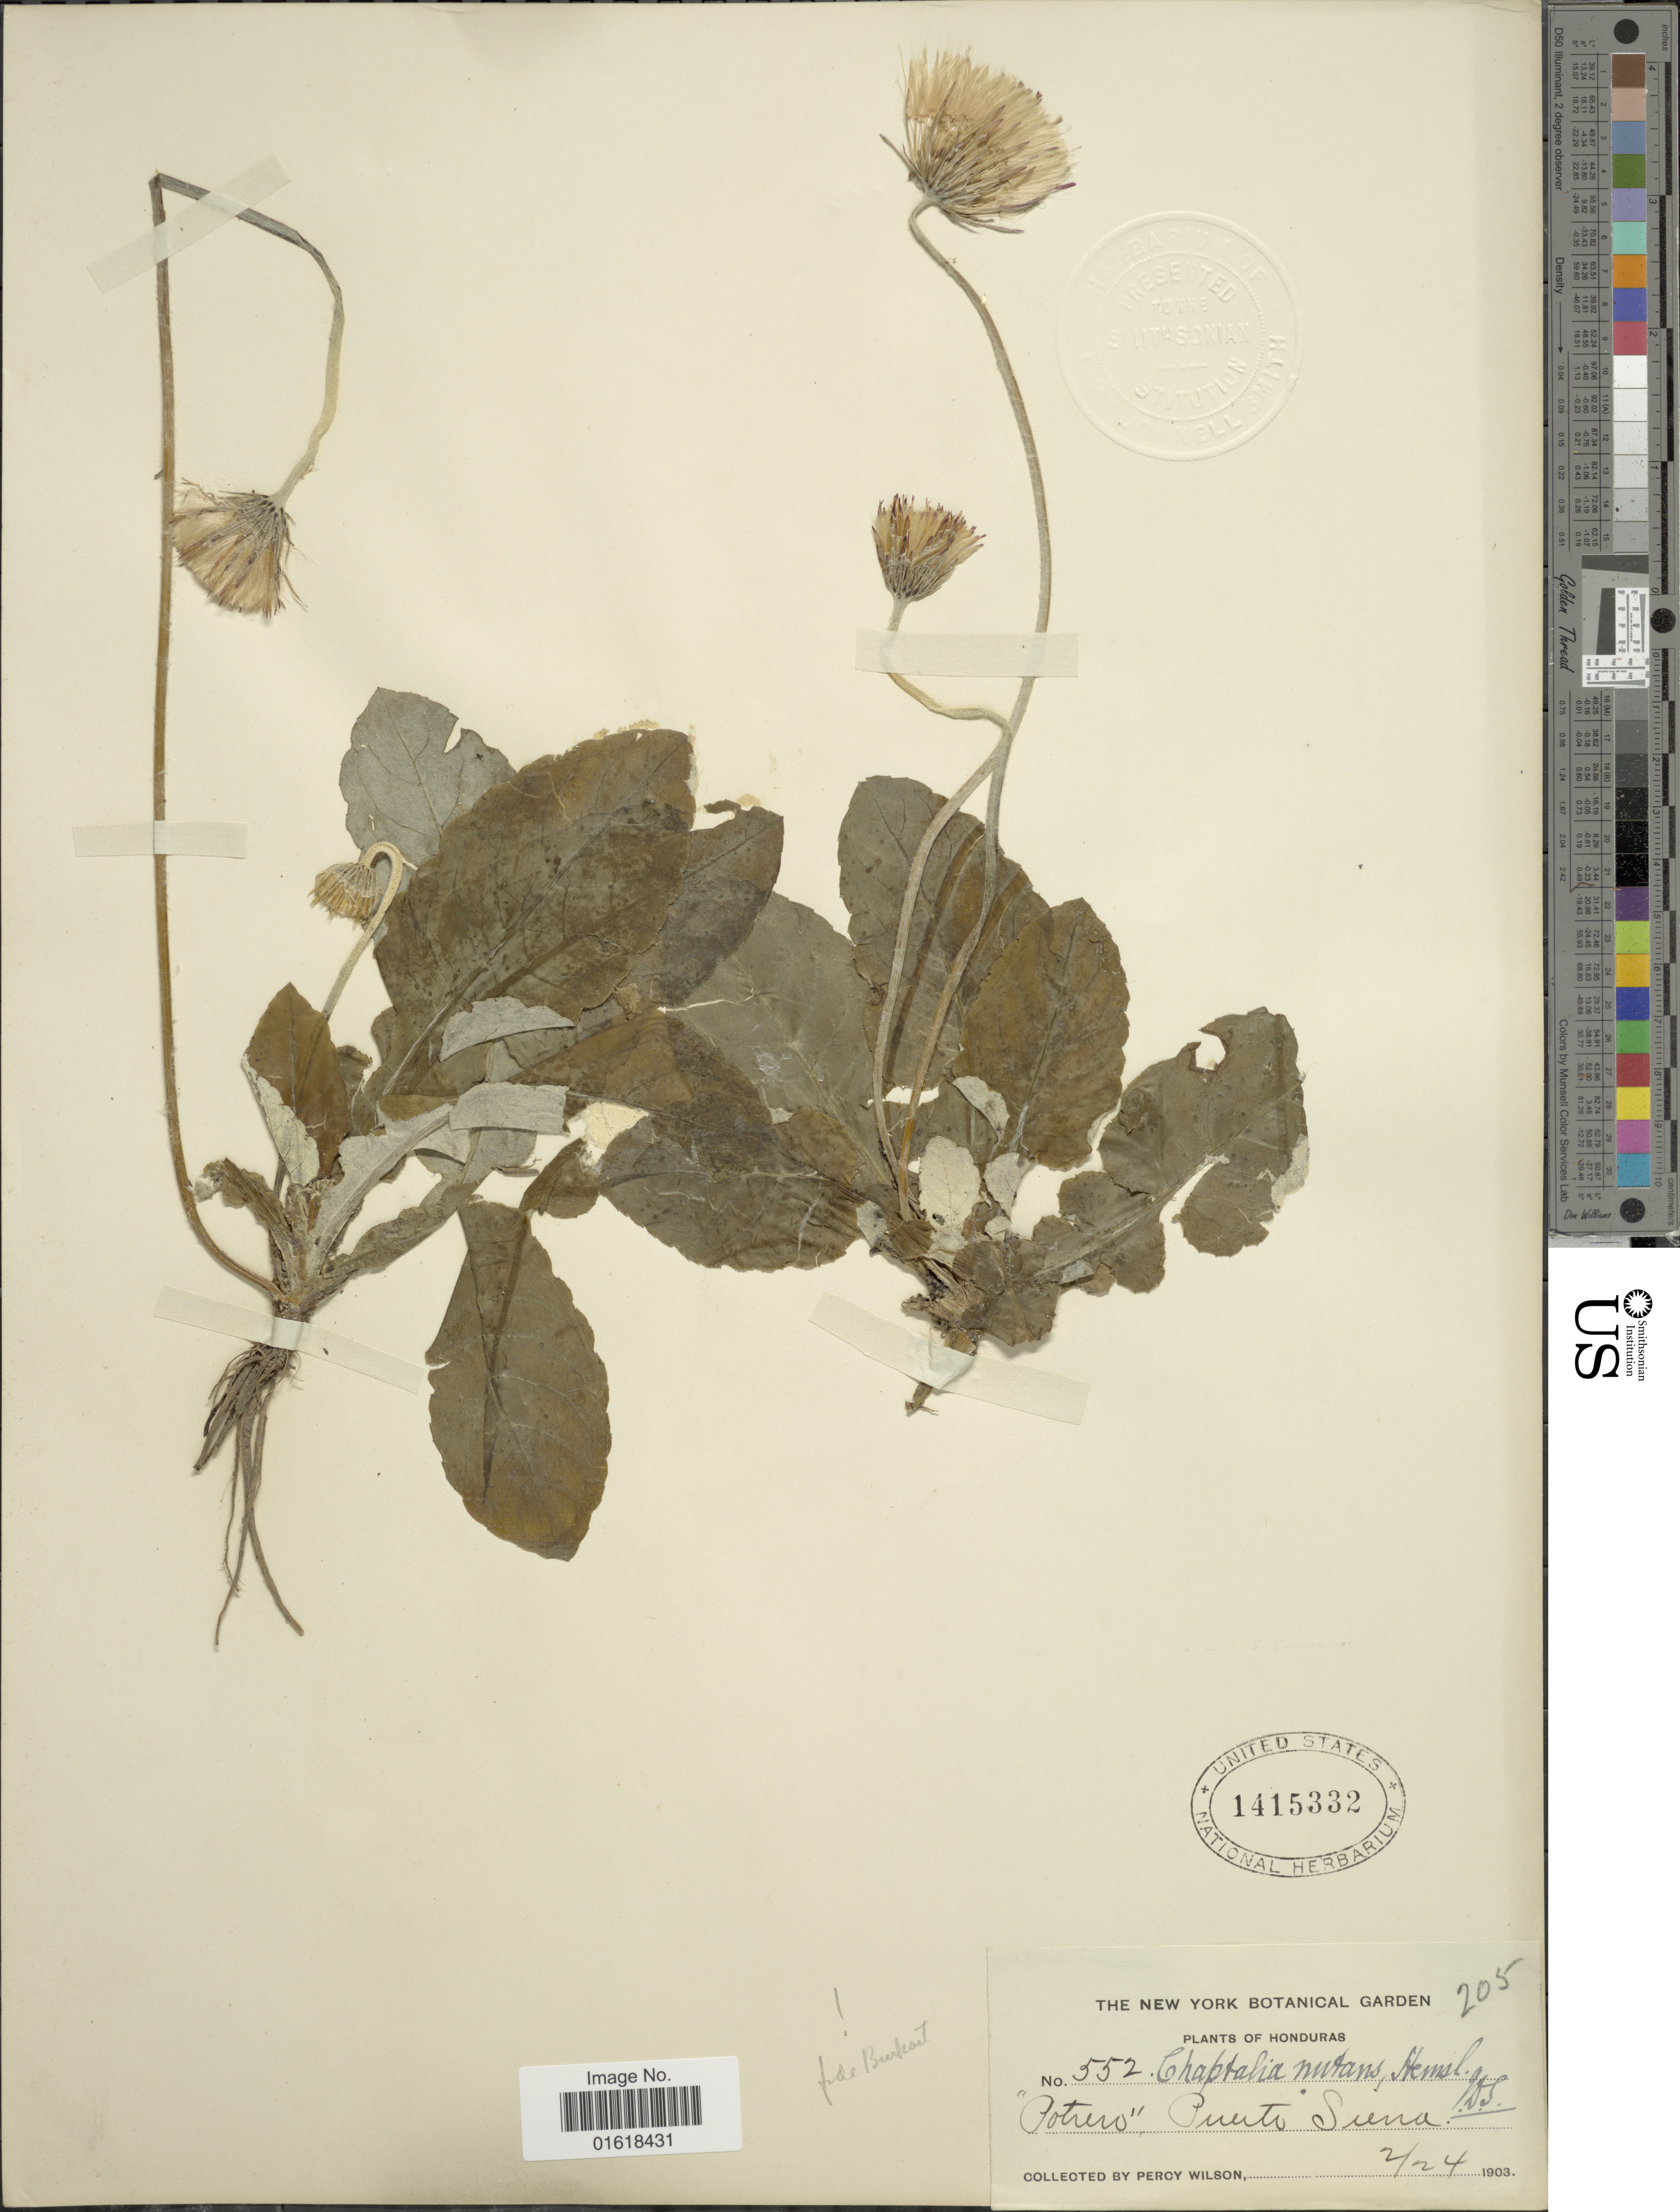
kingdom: Plantae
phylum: Tracheophyta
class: Magnoliopsida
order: Asterales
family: Asteraceae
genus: Chaptalia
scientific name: Chaptalia nutans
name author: (L.) Pol.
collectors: P. Wilson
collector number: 552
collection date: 1903-02-24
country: Honduras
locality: Puerto Sierra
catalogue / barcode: US 1415332